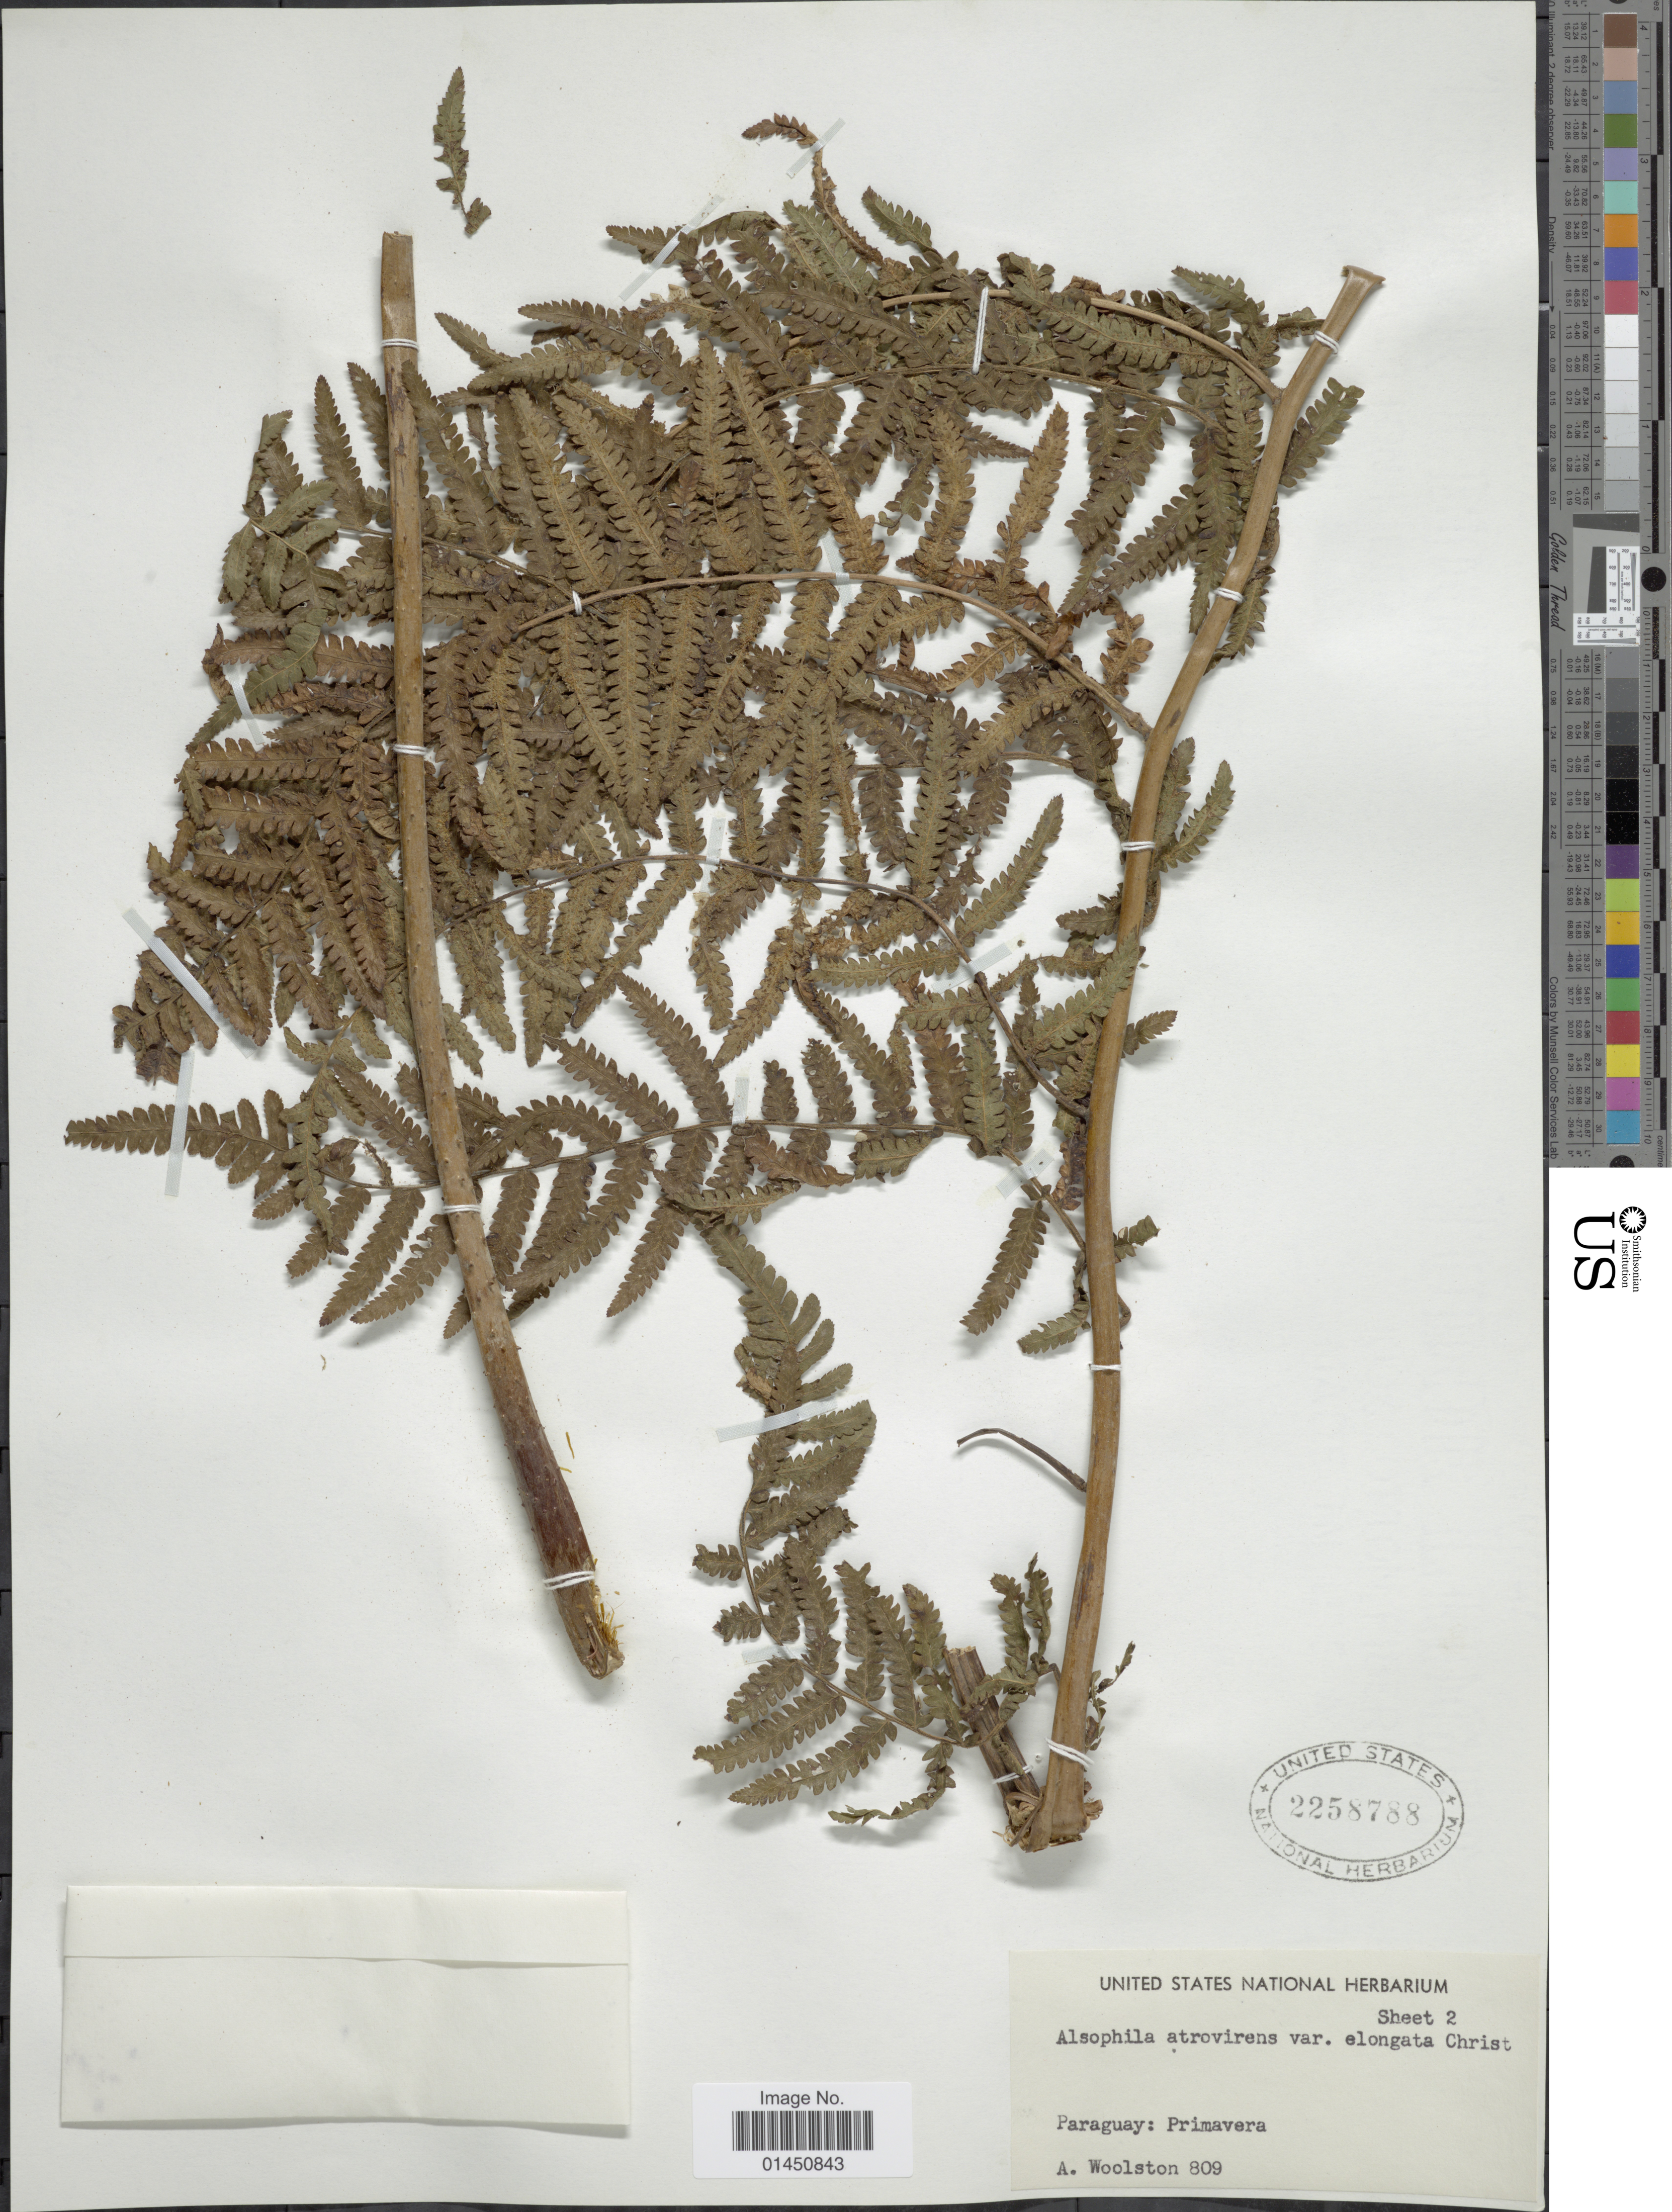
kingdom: Plantae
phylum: Tracheophyta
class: Polypodiopsida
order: Cyatheales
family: Cyatheaceae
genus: Cyathea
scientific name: Cyathea atrovirens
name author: (Lanapd. & Fisch.) Domin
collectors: A. L. Woolston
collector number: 809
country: Paraguay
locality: Primavera.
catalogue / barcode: US 2258788